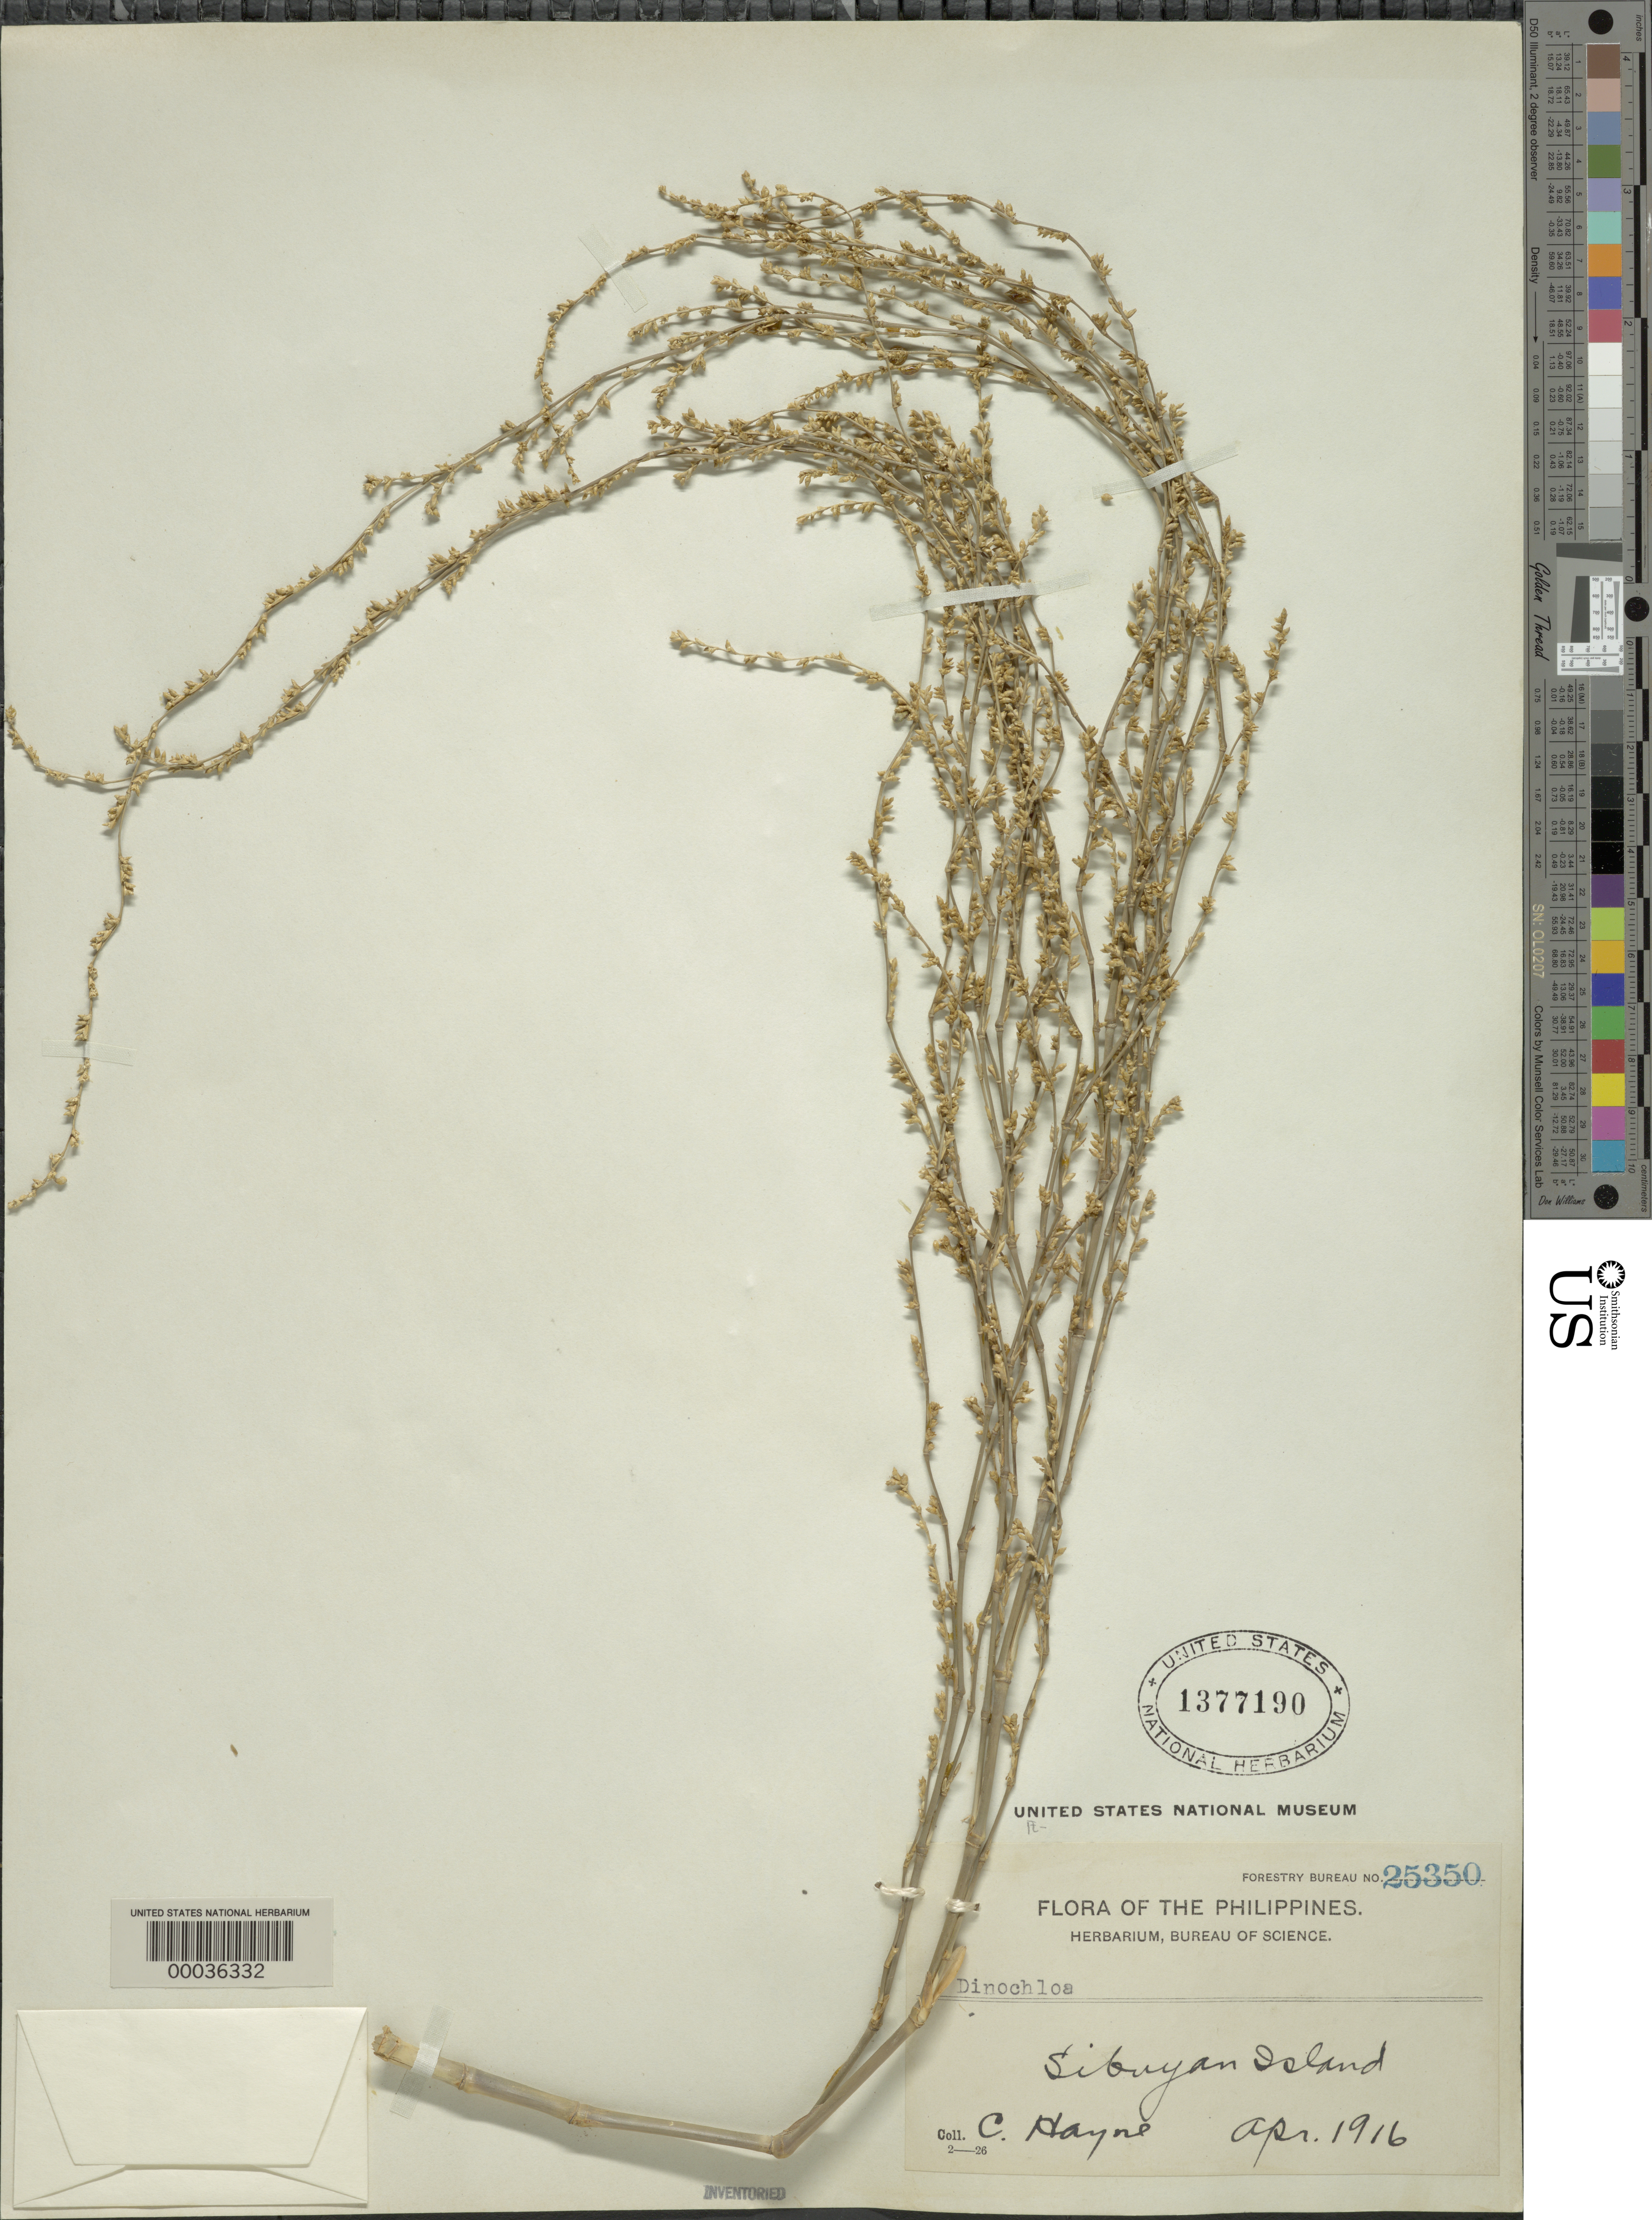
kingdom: Plantae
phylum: Tracheophyta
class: Liliopsida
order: Poales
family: Poaceae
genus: Dinochloa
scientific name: Dinochloa sp.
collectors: C. Hayne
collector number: F.b. 25350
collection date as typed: Apr 1916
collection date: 1916-04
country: Philippines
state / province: Mimaropa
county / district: Romblon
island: Sibuyan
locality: Sibuyan island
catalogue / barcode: US 1377190